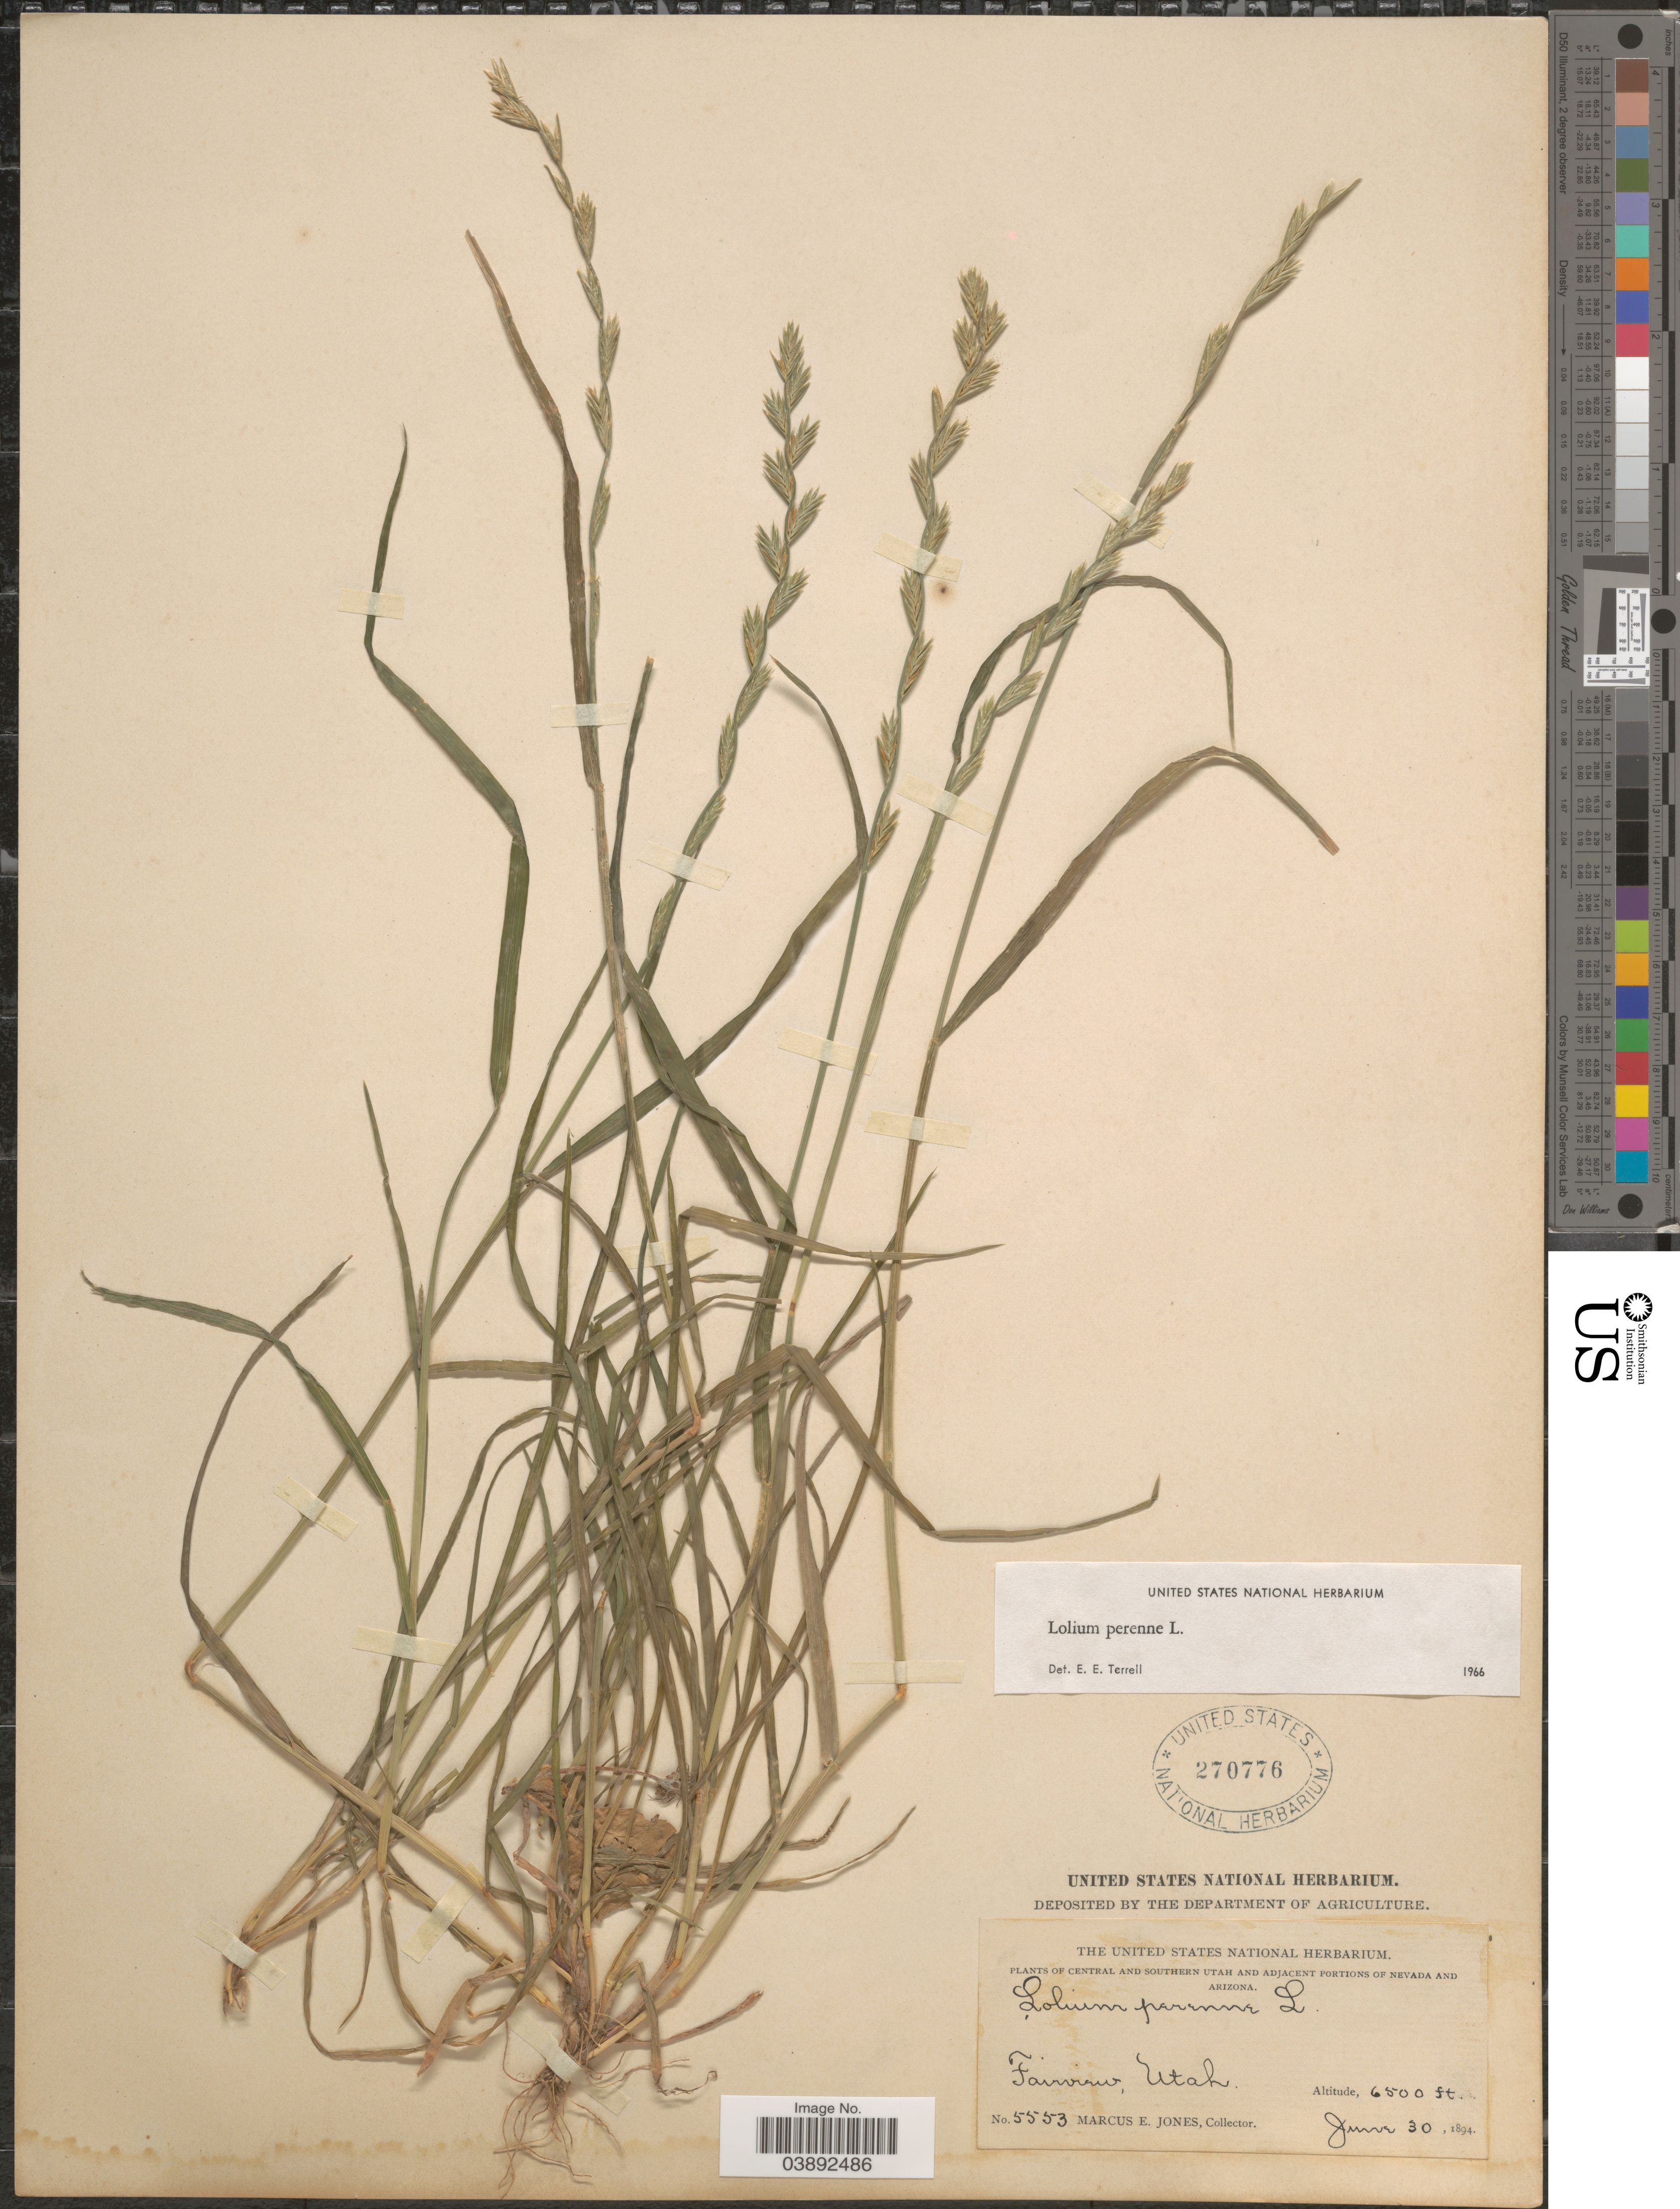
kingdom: Plantae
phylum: Tracheophyta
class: Liliopsida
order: Poales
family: Poaceae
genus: Lolium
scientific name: Lolium perenne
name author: L.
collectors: M. E. Jones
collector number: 5553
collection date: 1894-06-30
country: United States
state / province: Utah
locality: Central and Southern Utah. Fairview.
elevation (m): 1981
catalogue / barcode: US 270776